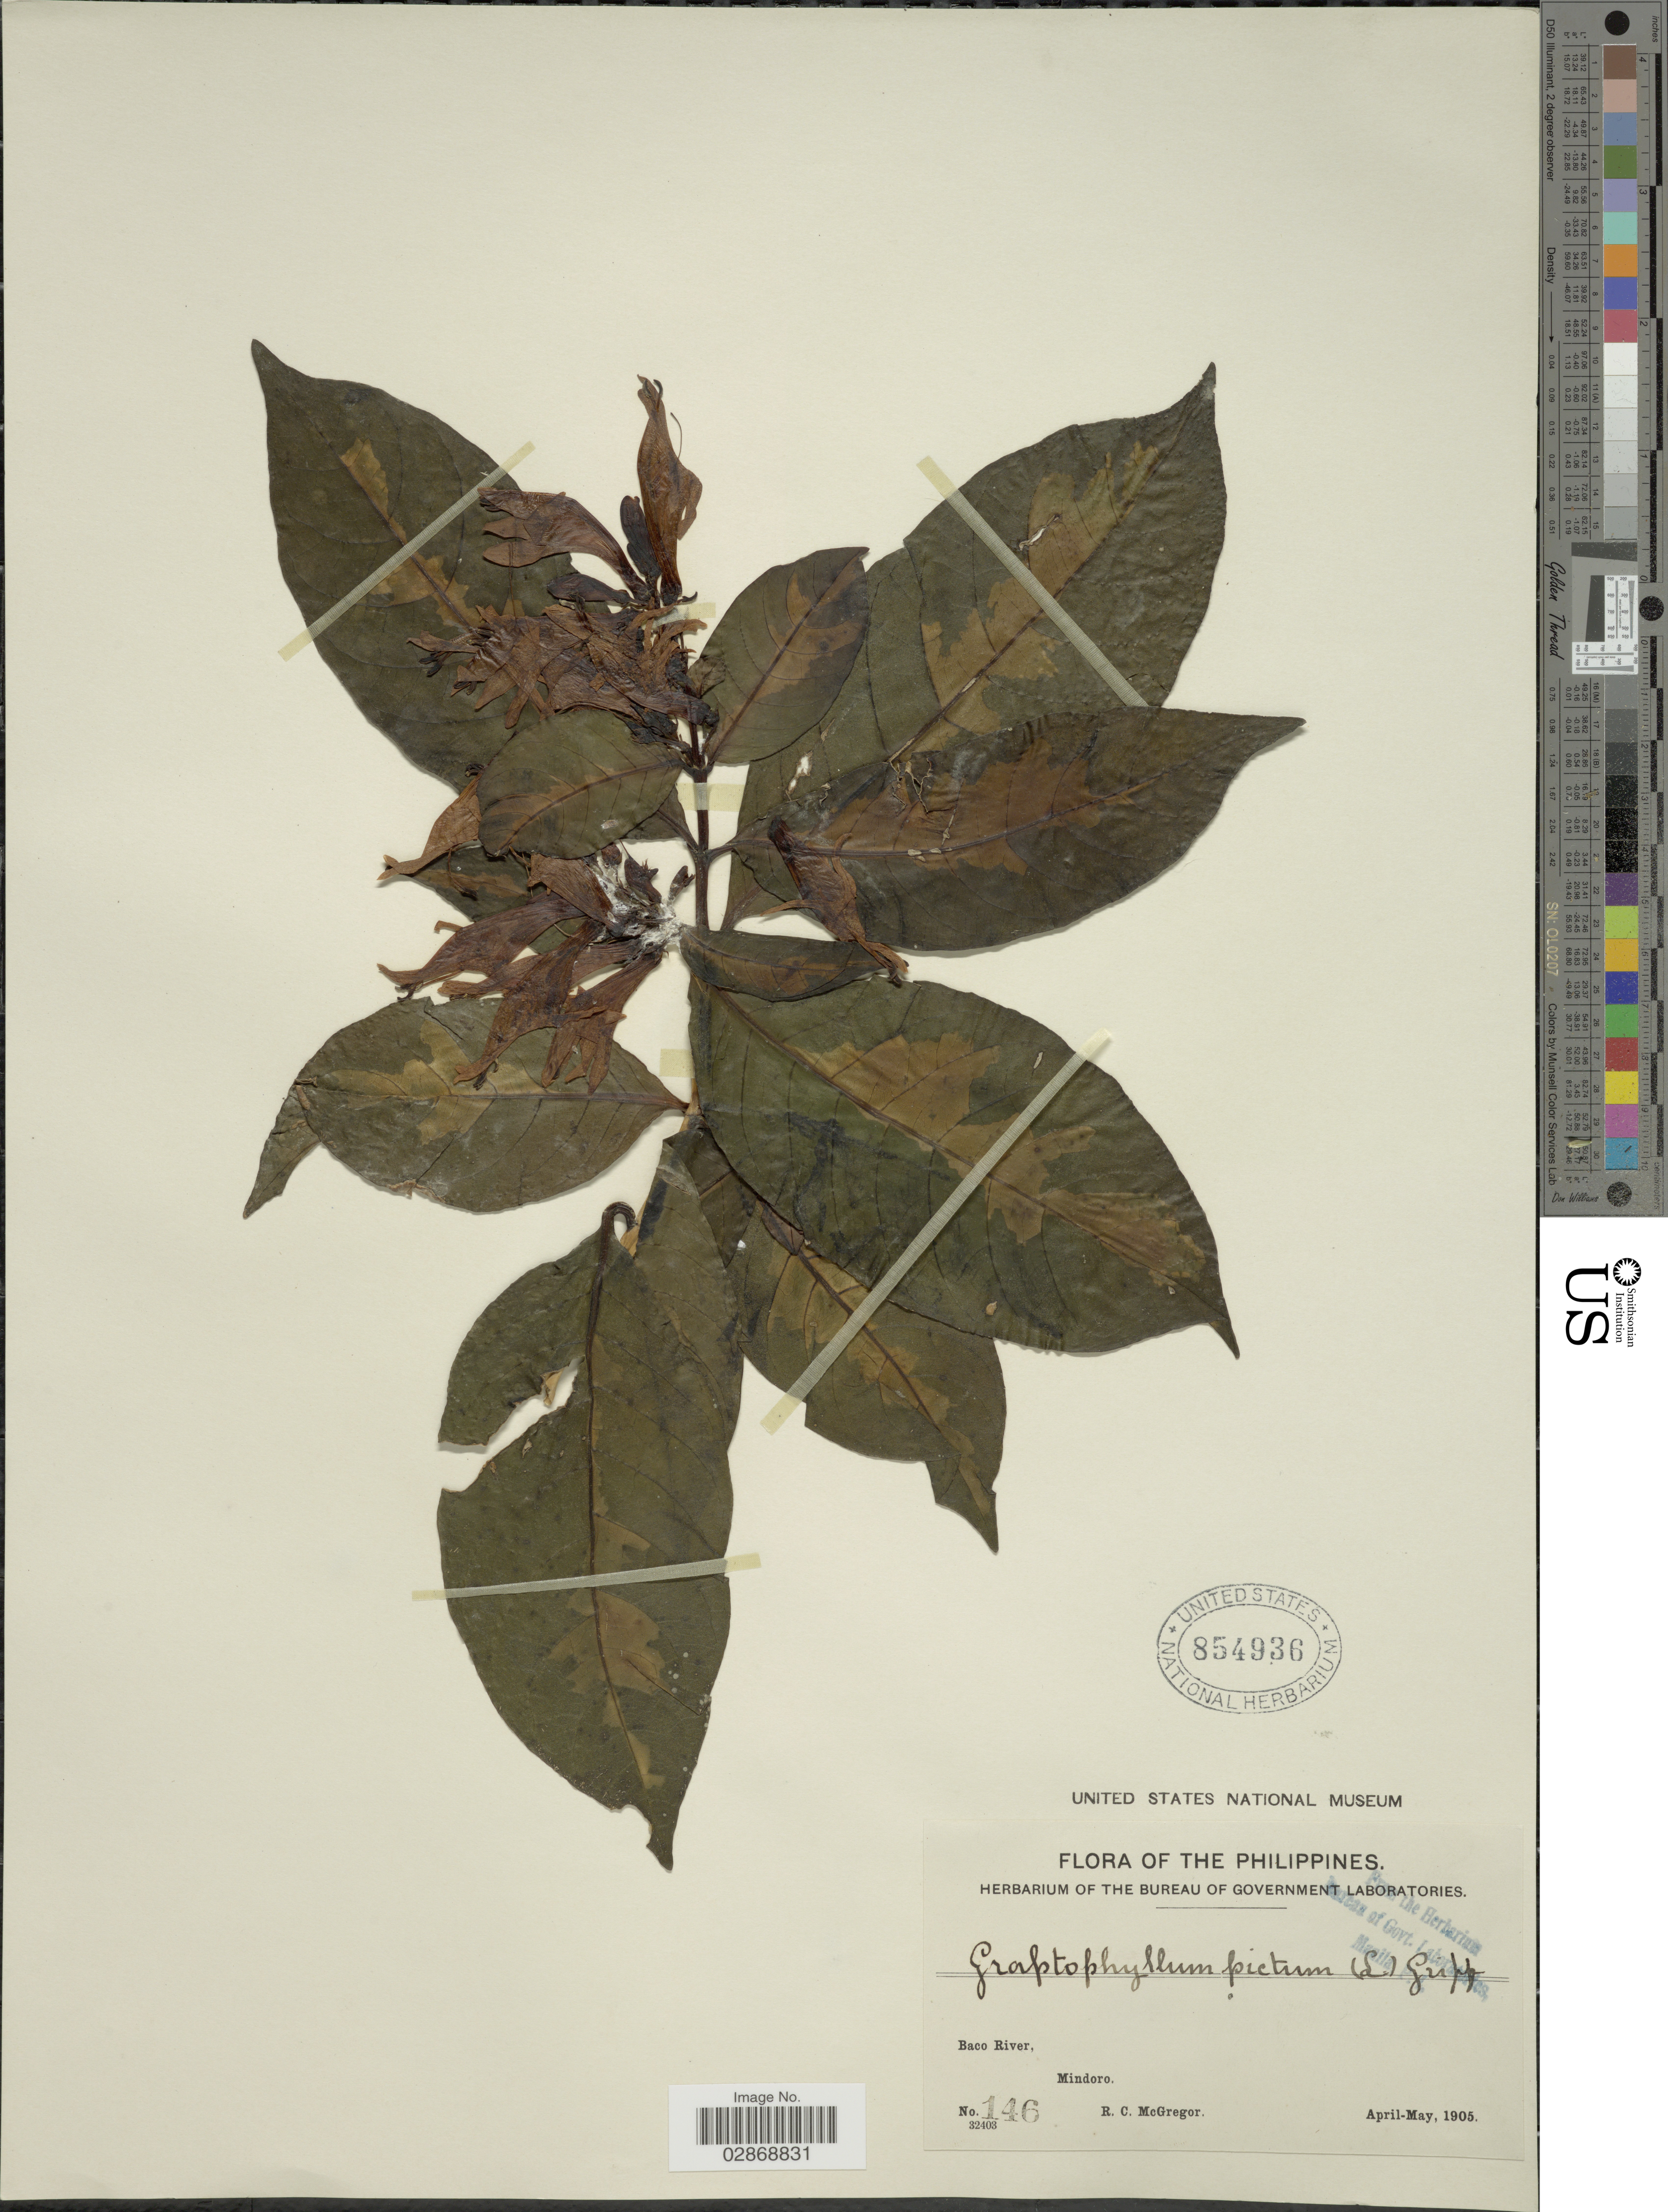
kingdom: Plantae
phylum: Tracheophyta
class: Magnoliopsida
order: Lamiales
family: Acanthaceae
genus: Graptophyllum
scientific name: Graptophyllum pictum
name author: (L.) Griff.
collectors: R. C. McGregor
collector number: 146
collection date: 1905-04/1905-05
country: Philippines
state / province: Mimaropa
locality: Baco River, Mindoro.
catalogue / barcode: US 854936